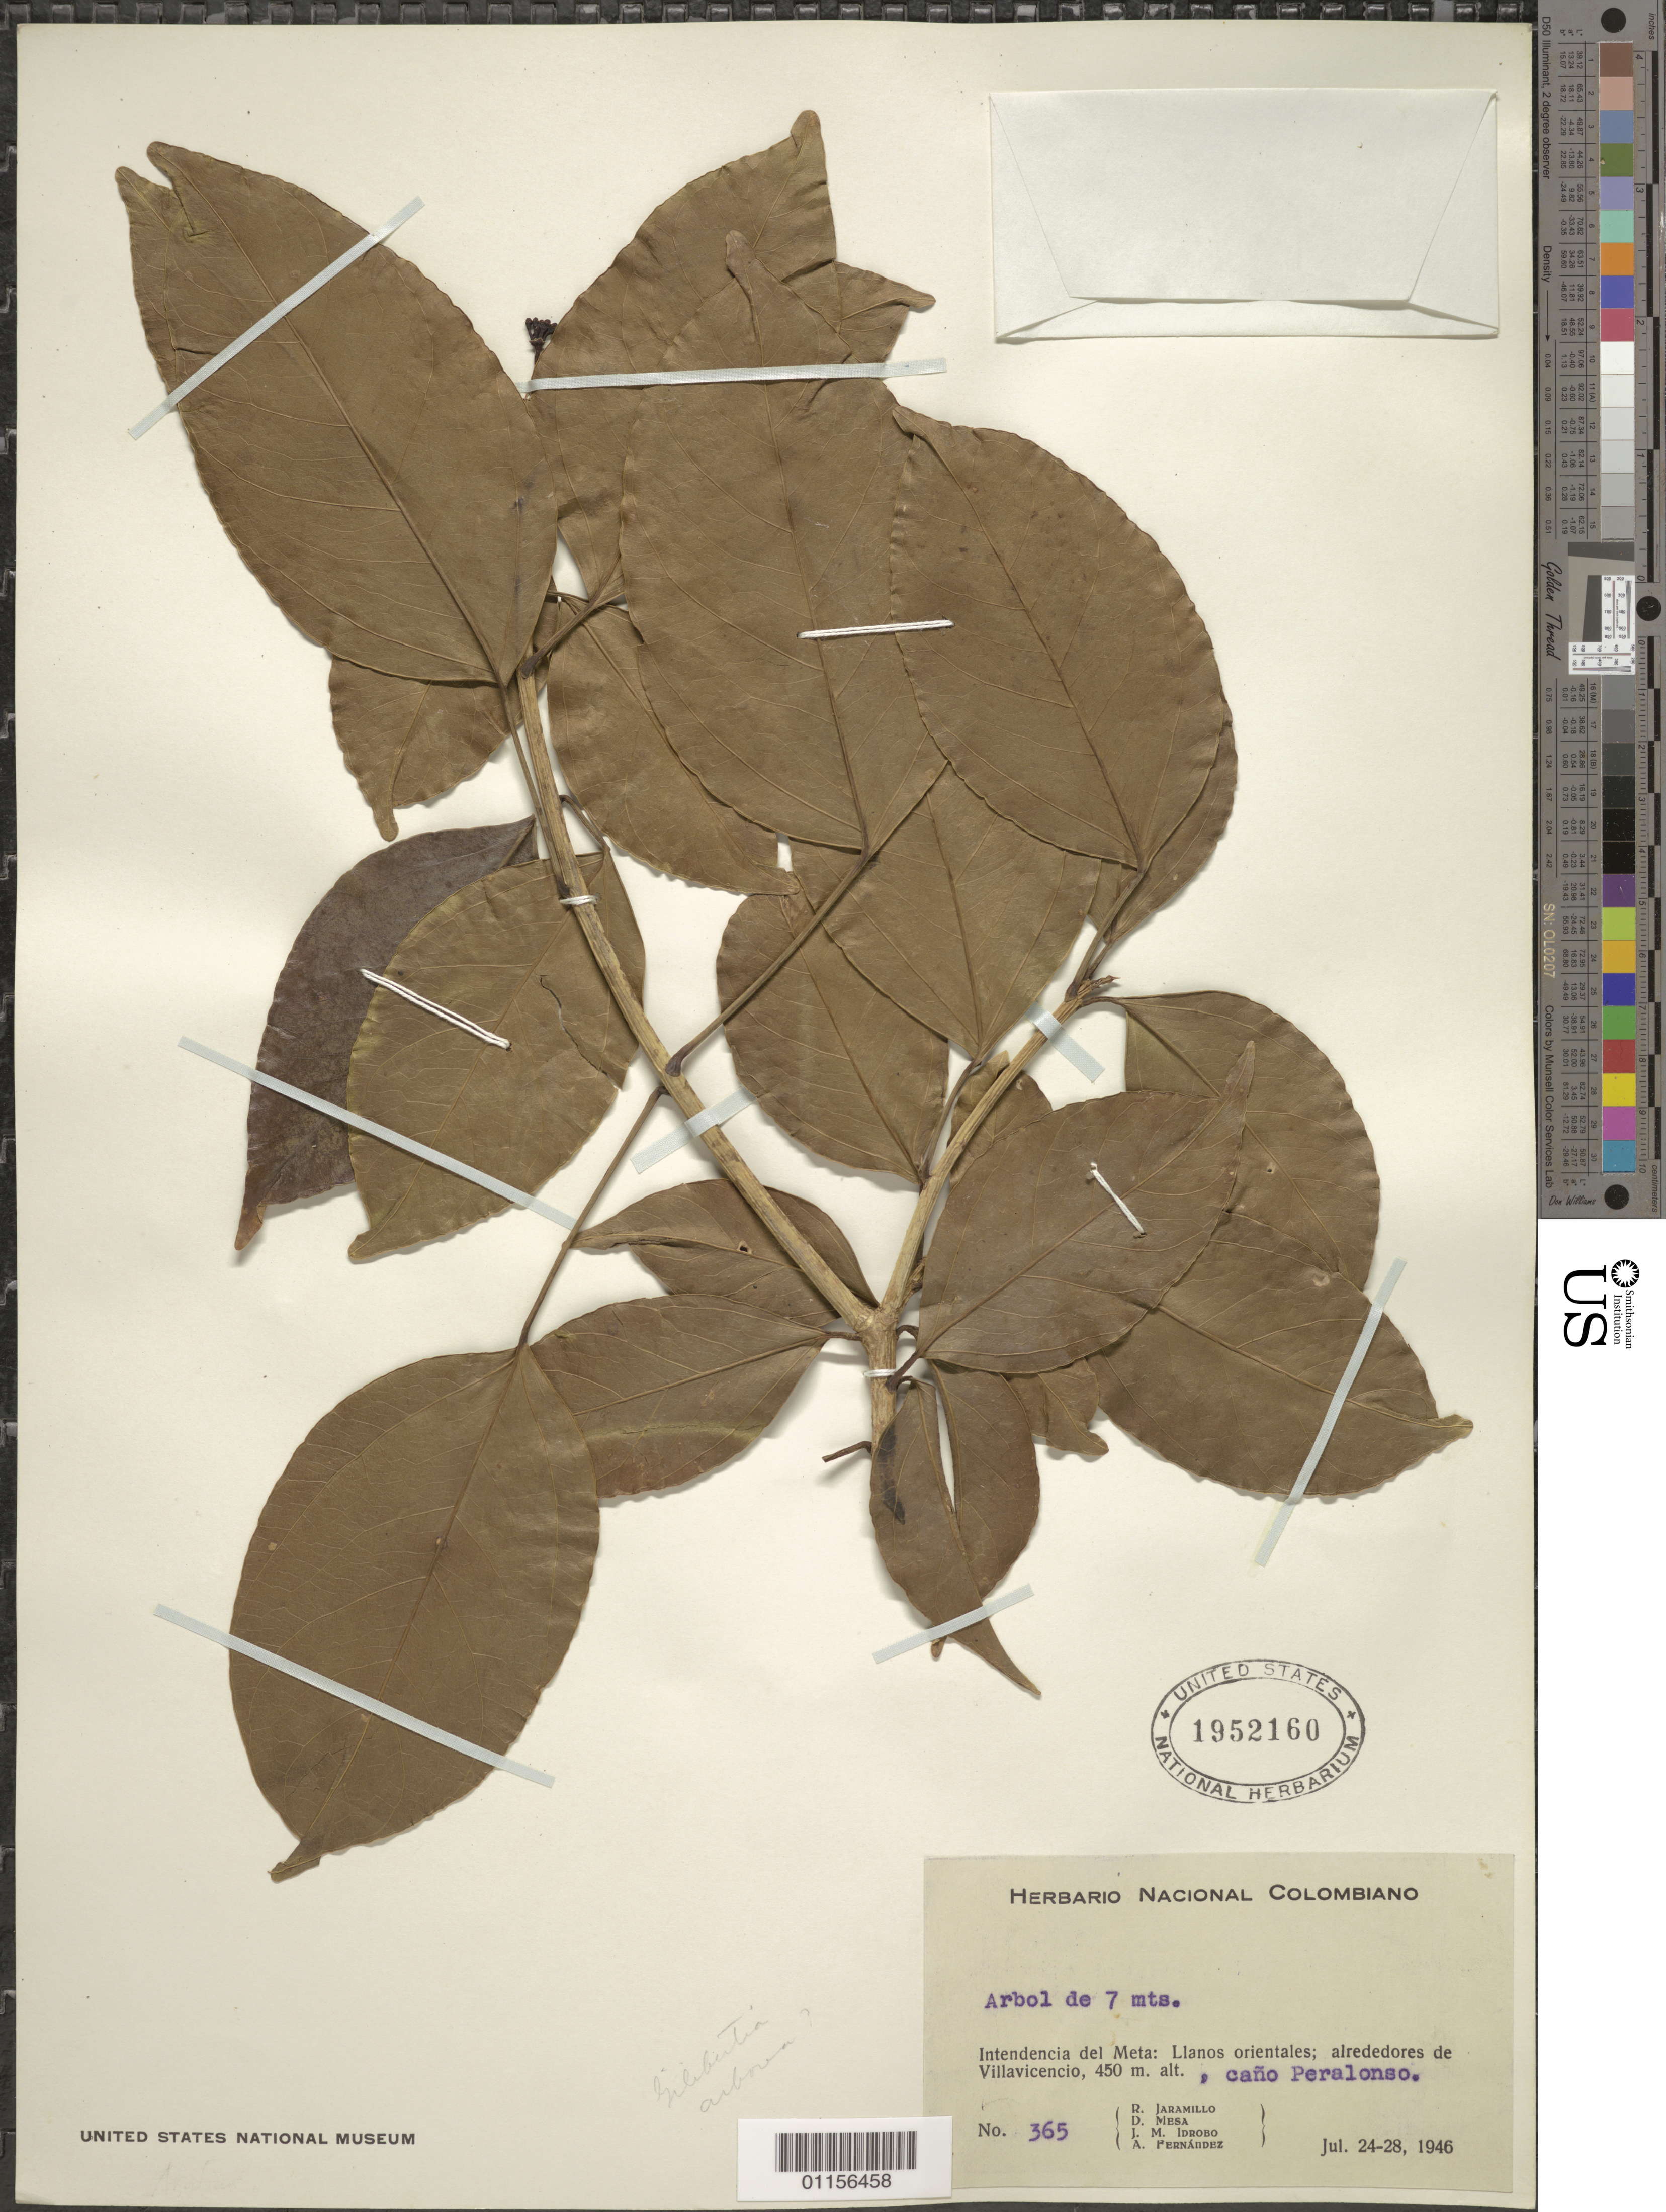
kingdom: Plantae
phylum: Tracheophyta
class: Magnoliopsida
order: Apiales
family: Araliaceae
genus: Dendropanax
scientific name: Dendropanax arboreus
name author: (L.) Decne. & Planch.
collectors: R. Jaramillo M., D. Mesa, J. M. Idrobo & A. Fernandez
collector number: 365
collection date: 1946-07-24/1946-07-28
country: Colombia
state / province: Meta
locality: Llanos orientales; alrededores de Villavicencio.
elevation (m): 450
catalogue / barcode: US 1952160